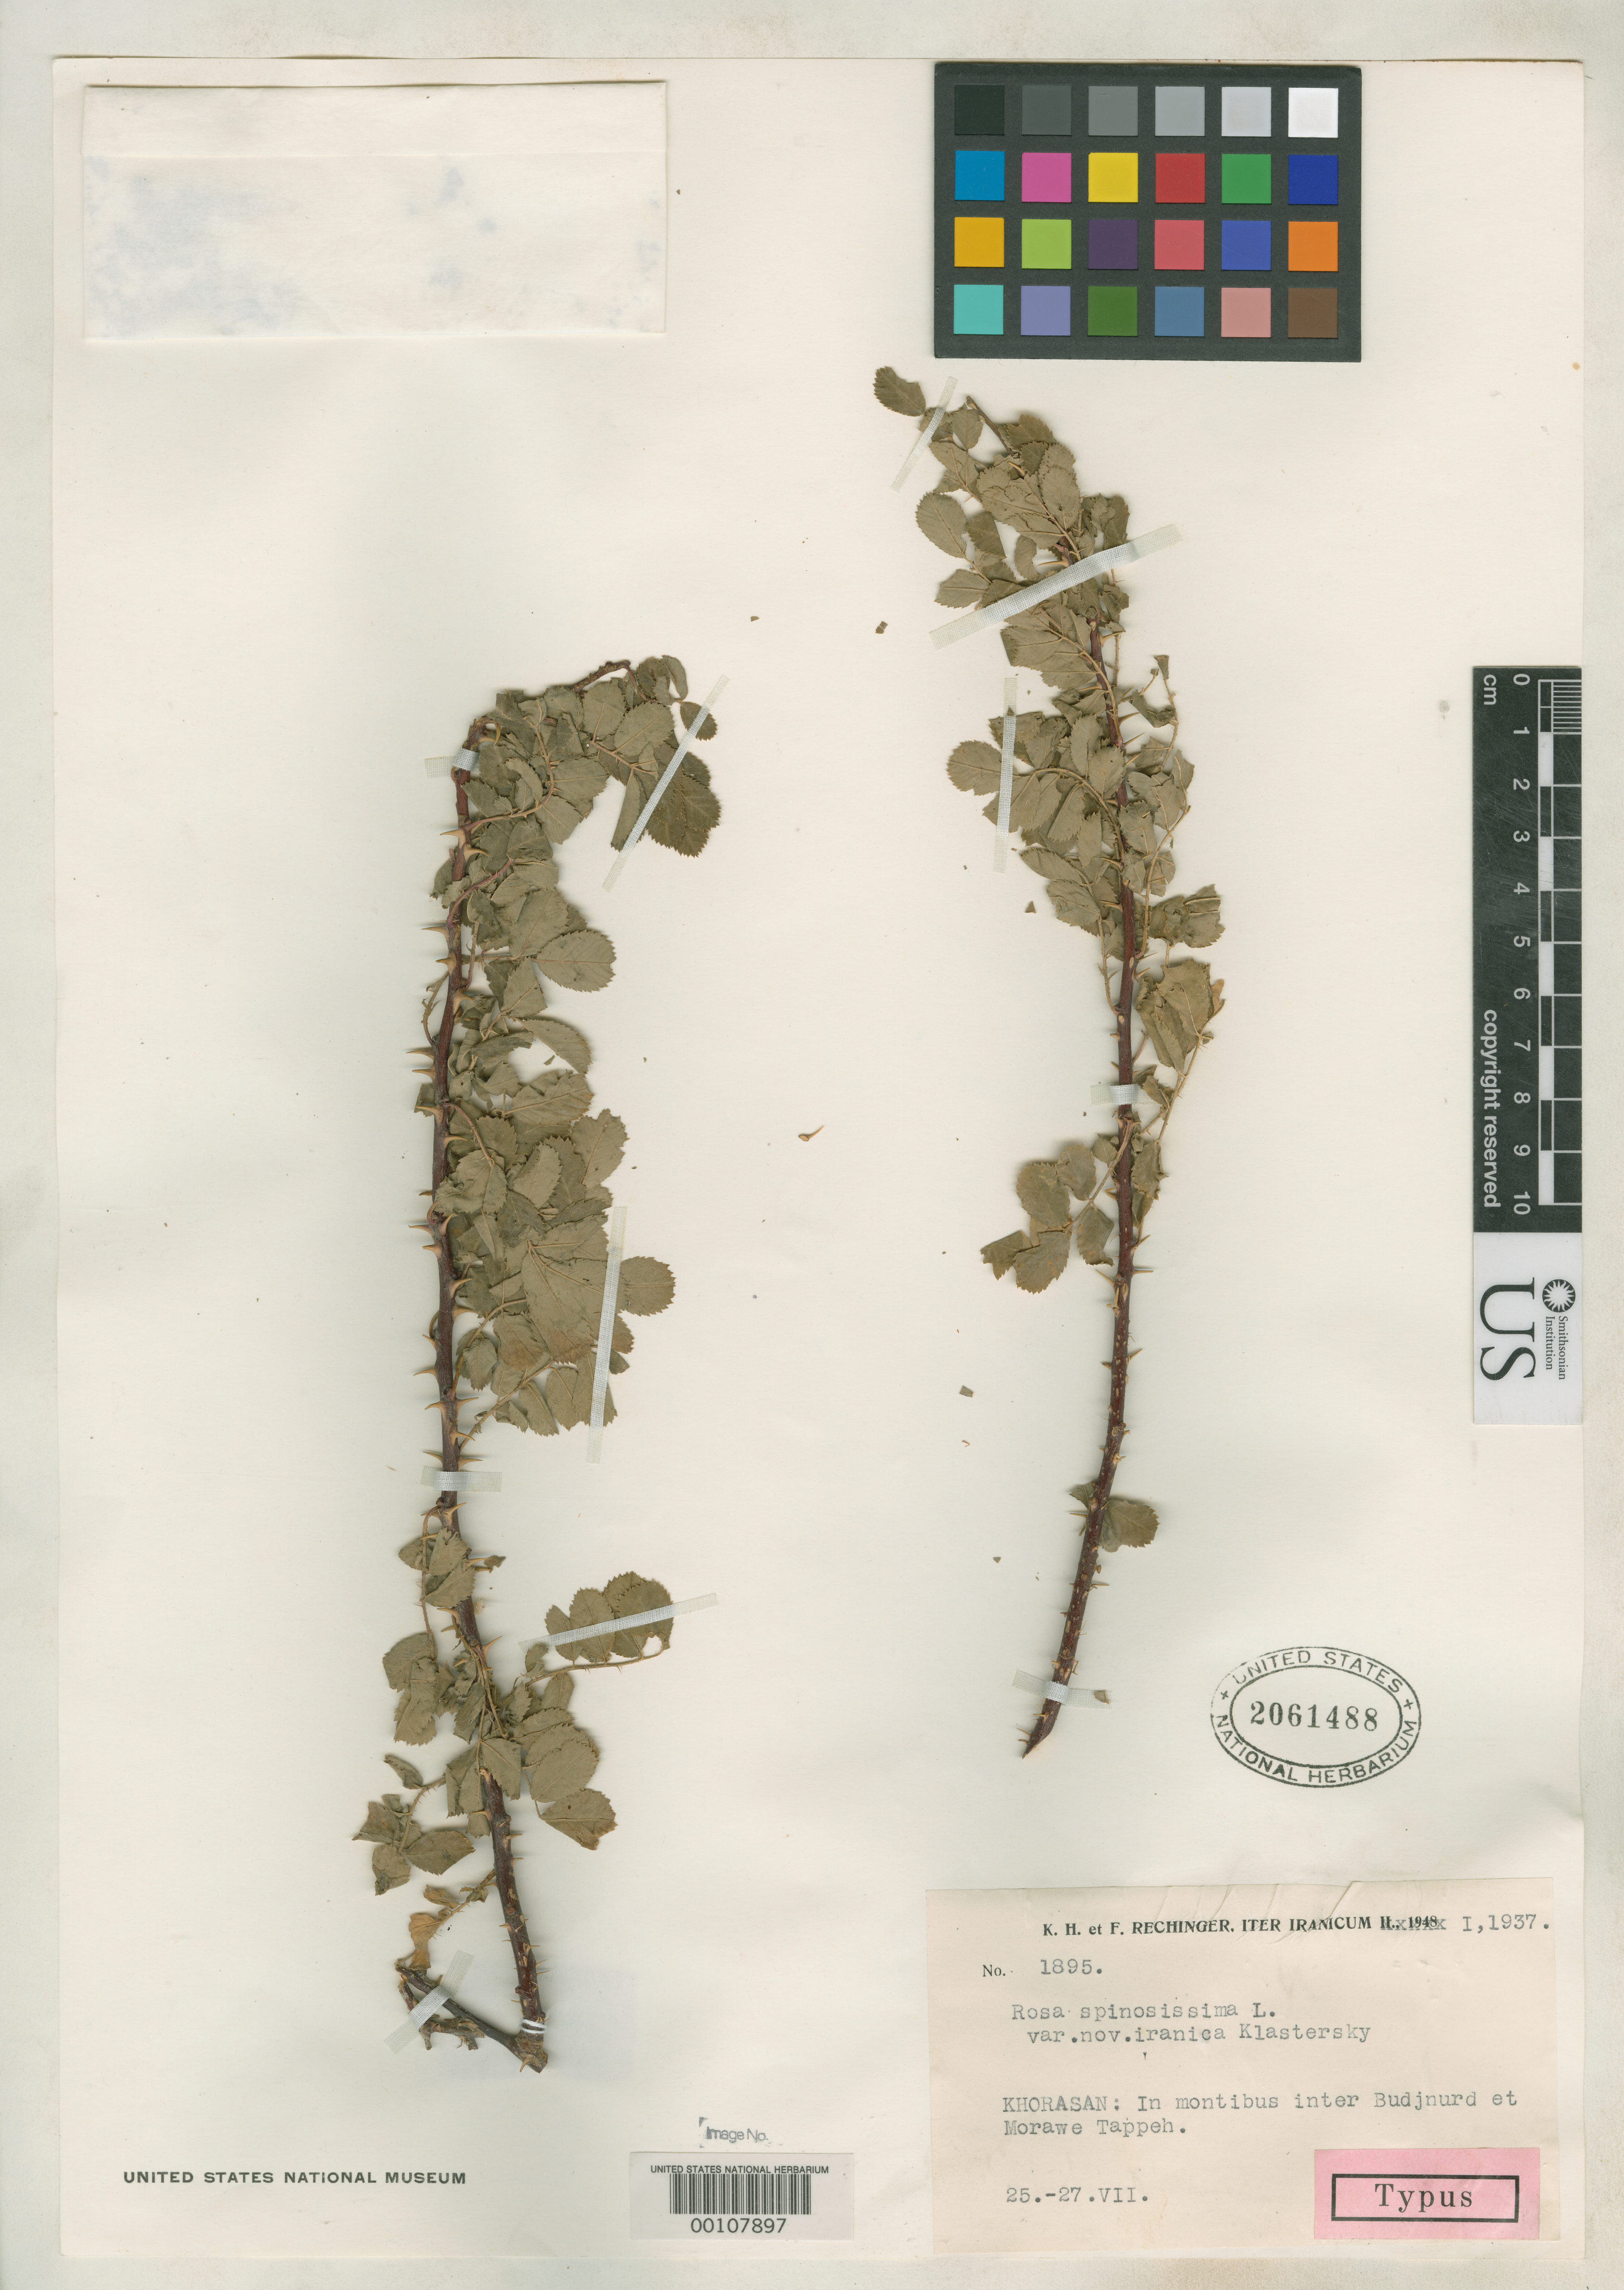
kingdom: Plantae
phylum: Tracheophyta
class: Magnoliopsida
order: Rosales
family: Rosaceae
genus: Rosa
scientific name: Rosa spinosissima var. iranica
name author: Klášt.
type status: Holotype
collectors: K. H. Rechinger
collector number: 1895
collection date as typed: Jan 1937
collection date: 1937-01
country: Iran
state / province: Khorasan [obsolete]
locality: Budjnurd et Morawe Tappeh.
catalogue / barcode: US 2061488